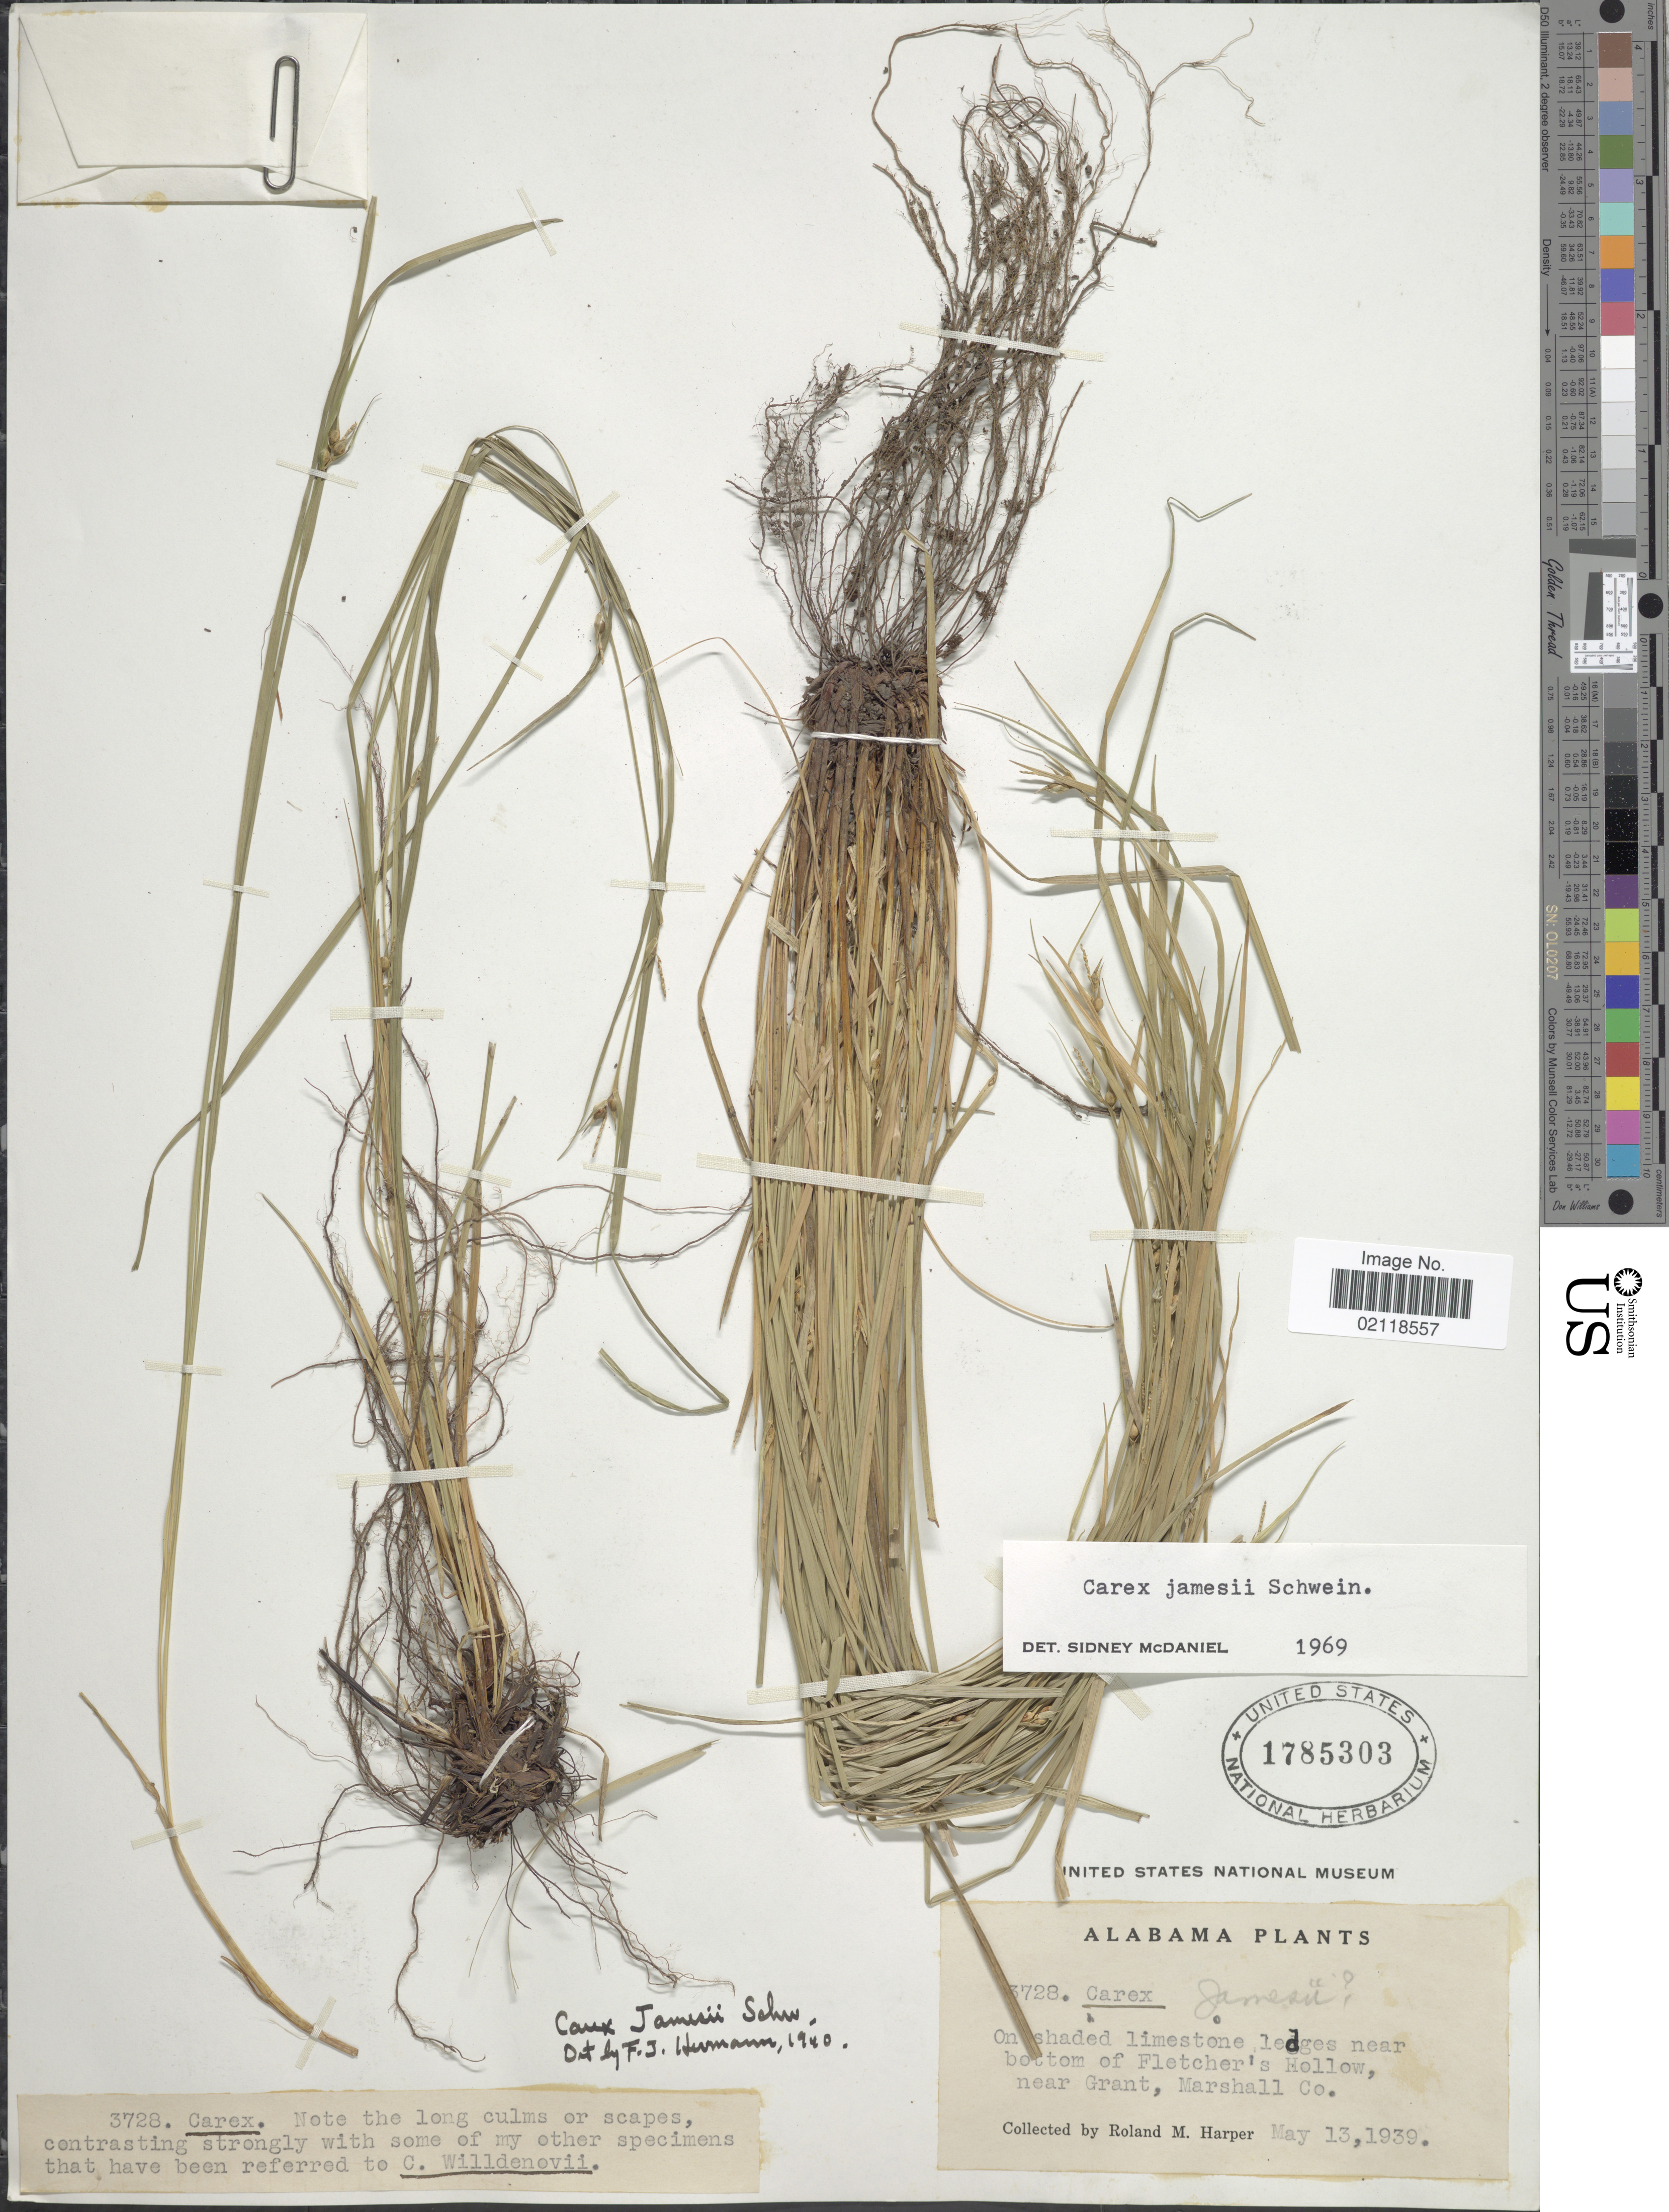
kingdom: Plantae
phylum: Tracheophyta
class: Liliopsida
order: Poales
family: Cyperaceae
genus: Carex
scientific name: Carex jamesii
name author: Schwein.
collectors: R. M. Harper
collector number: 3728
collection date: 1939-05-13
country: United States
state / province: Alabama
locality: On shaded limestone ledges near bottom of Fletcher's Hollow, near Grant, Marshall Co.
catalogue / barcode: US 1785303